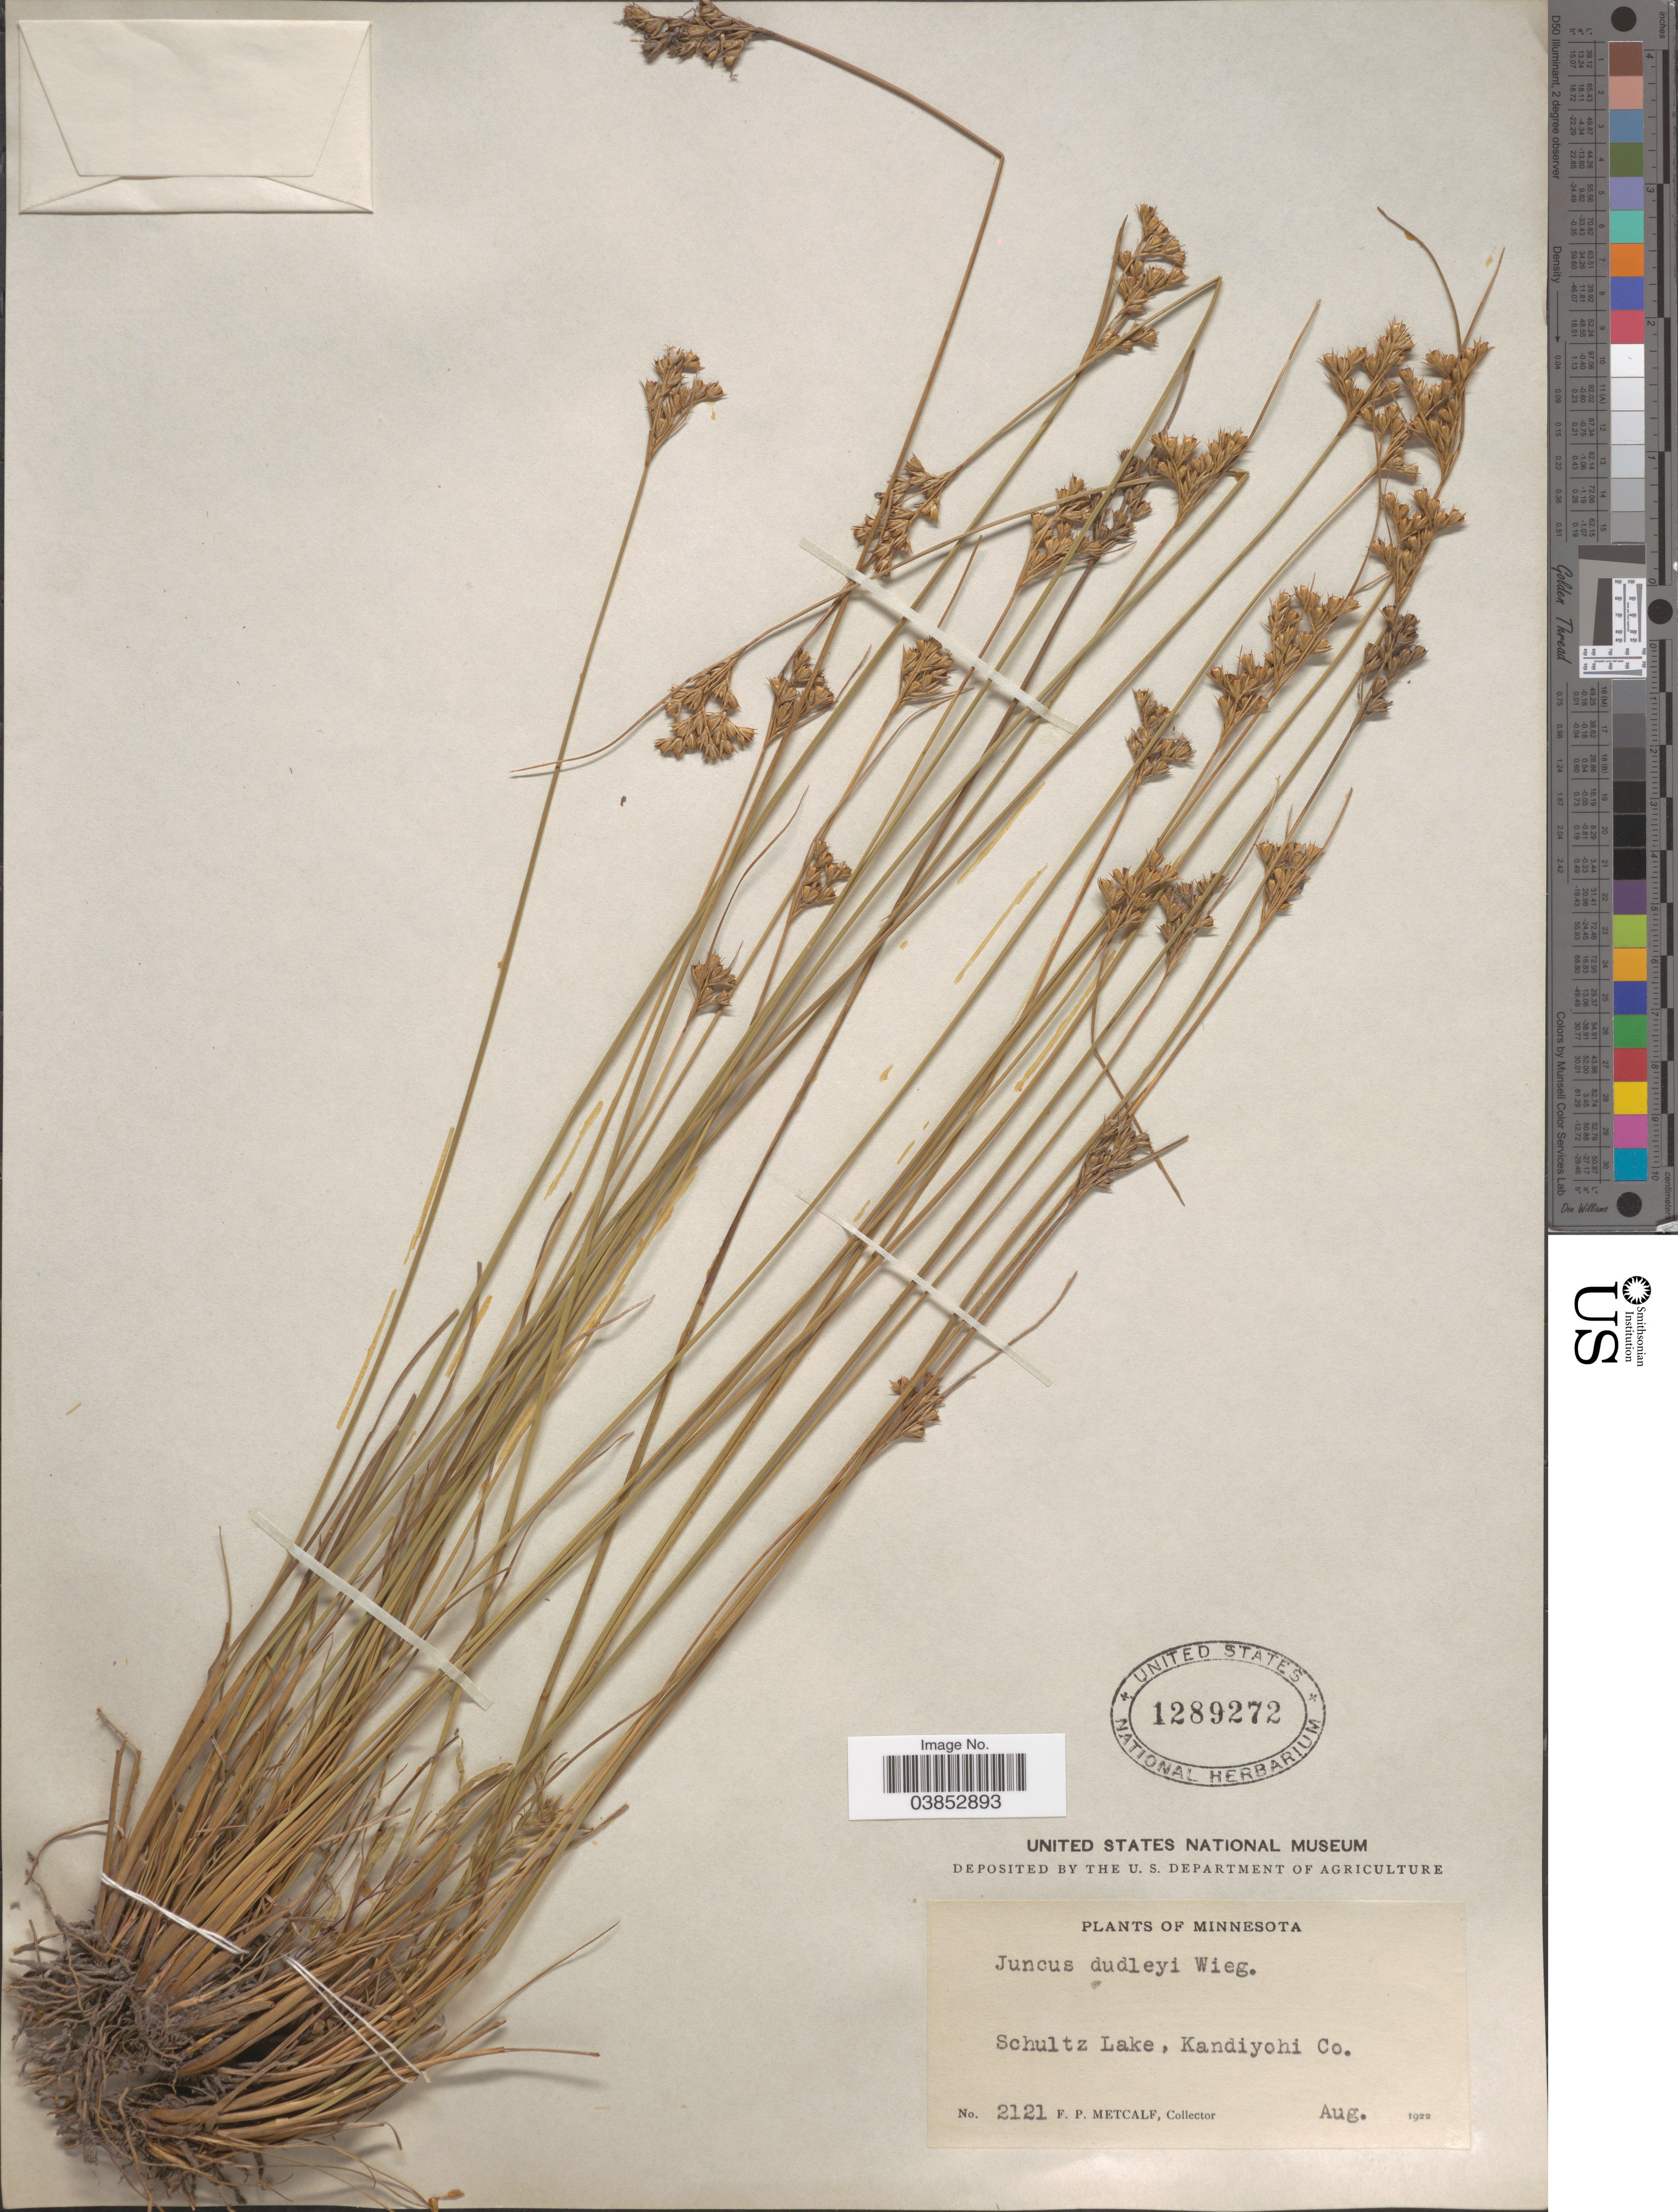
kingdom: Plantae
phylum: Tracheophyta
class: Liliopsida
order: Poales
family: Juncaceae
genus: Juncus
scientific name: Juncus dudleyi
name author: Wiegand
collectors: F. Metcalf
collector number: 2121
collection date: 1922-08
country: United States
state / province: Minnesota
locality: Schultz Lake, Kandiyohi Co.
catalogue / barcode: US 1289272